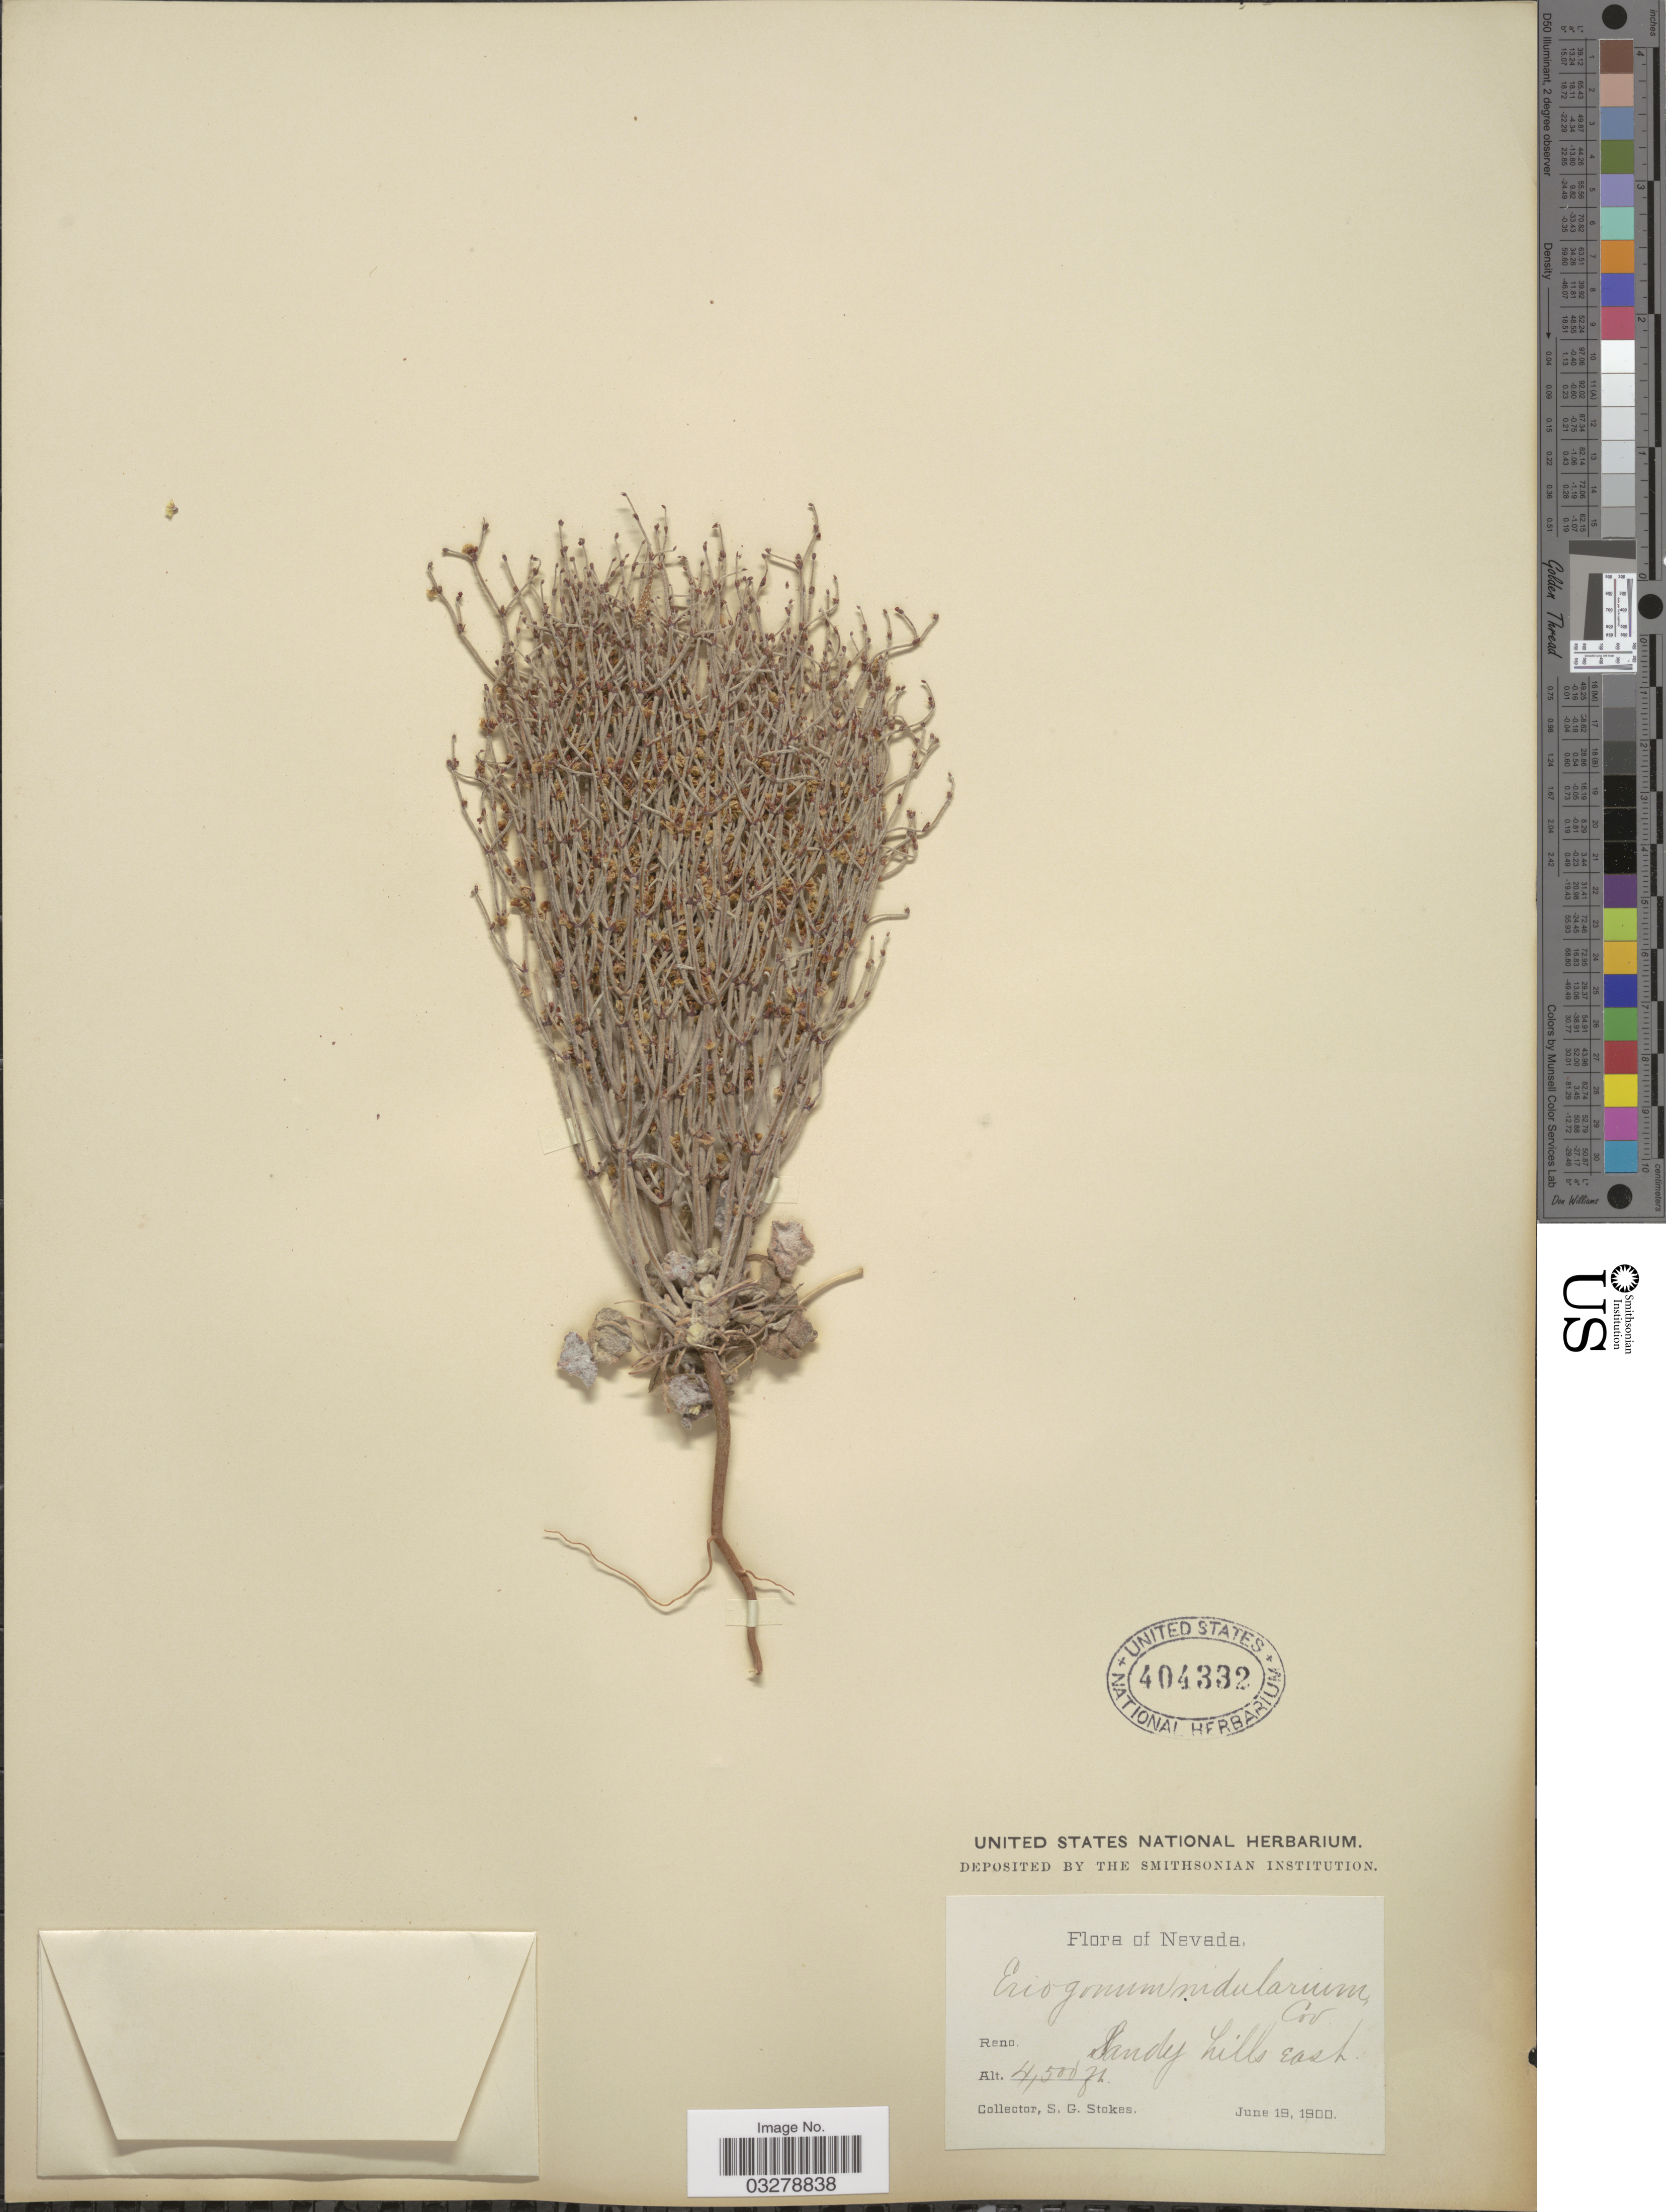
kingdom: Plantae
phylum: Tracheophyta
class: Magnoliopsida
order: Caryophyllales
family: Polygonaceae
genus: Eriogonum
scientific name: Eriogonum nidularium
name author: Coville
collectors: S. G. Stokes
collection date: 1900-06-18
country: United States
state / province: Nevada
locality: Reno. Sandy hills east.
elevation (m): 1372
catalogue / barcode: US 404332